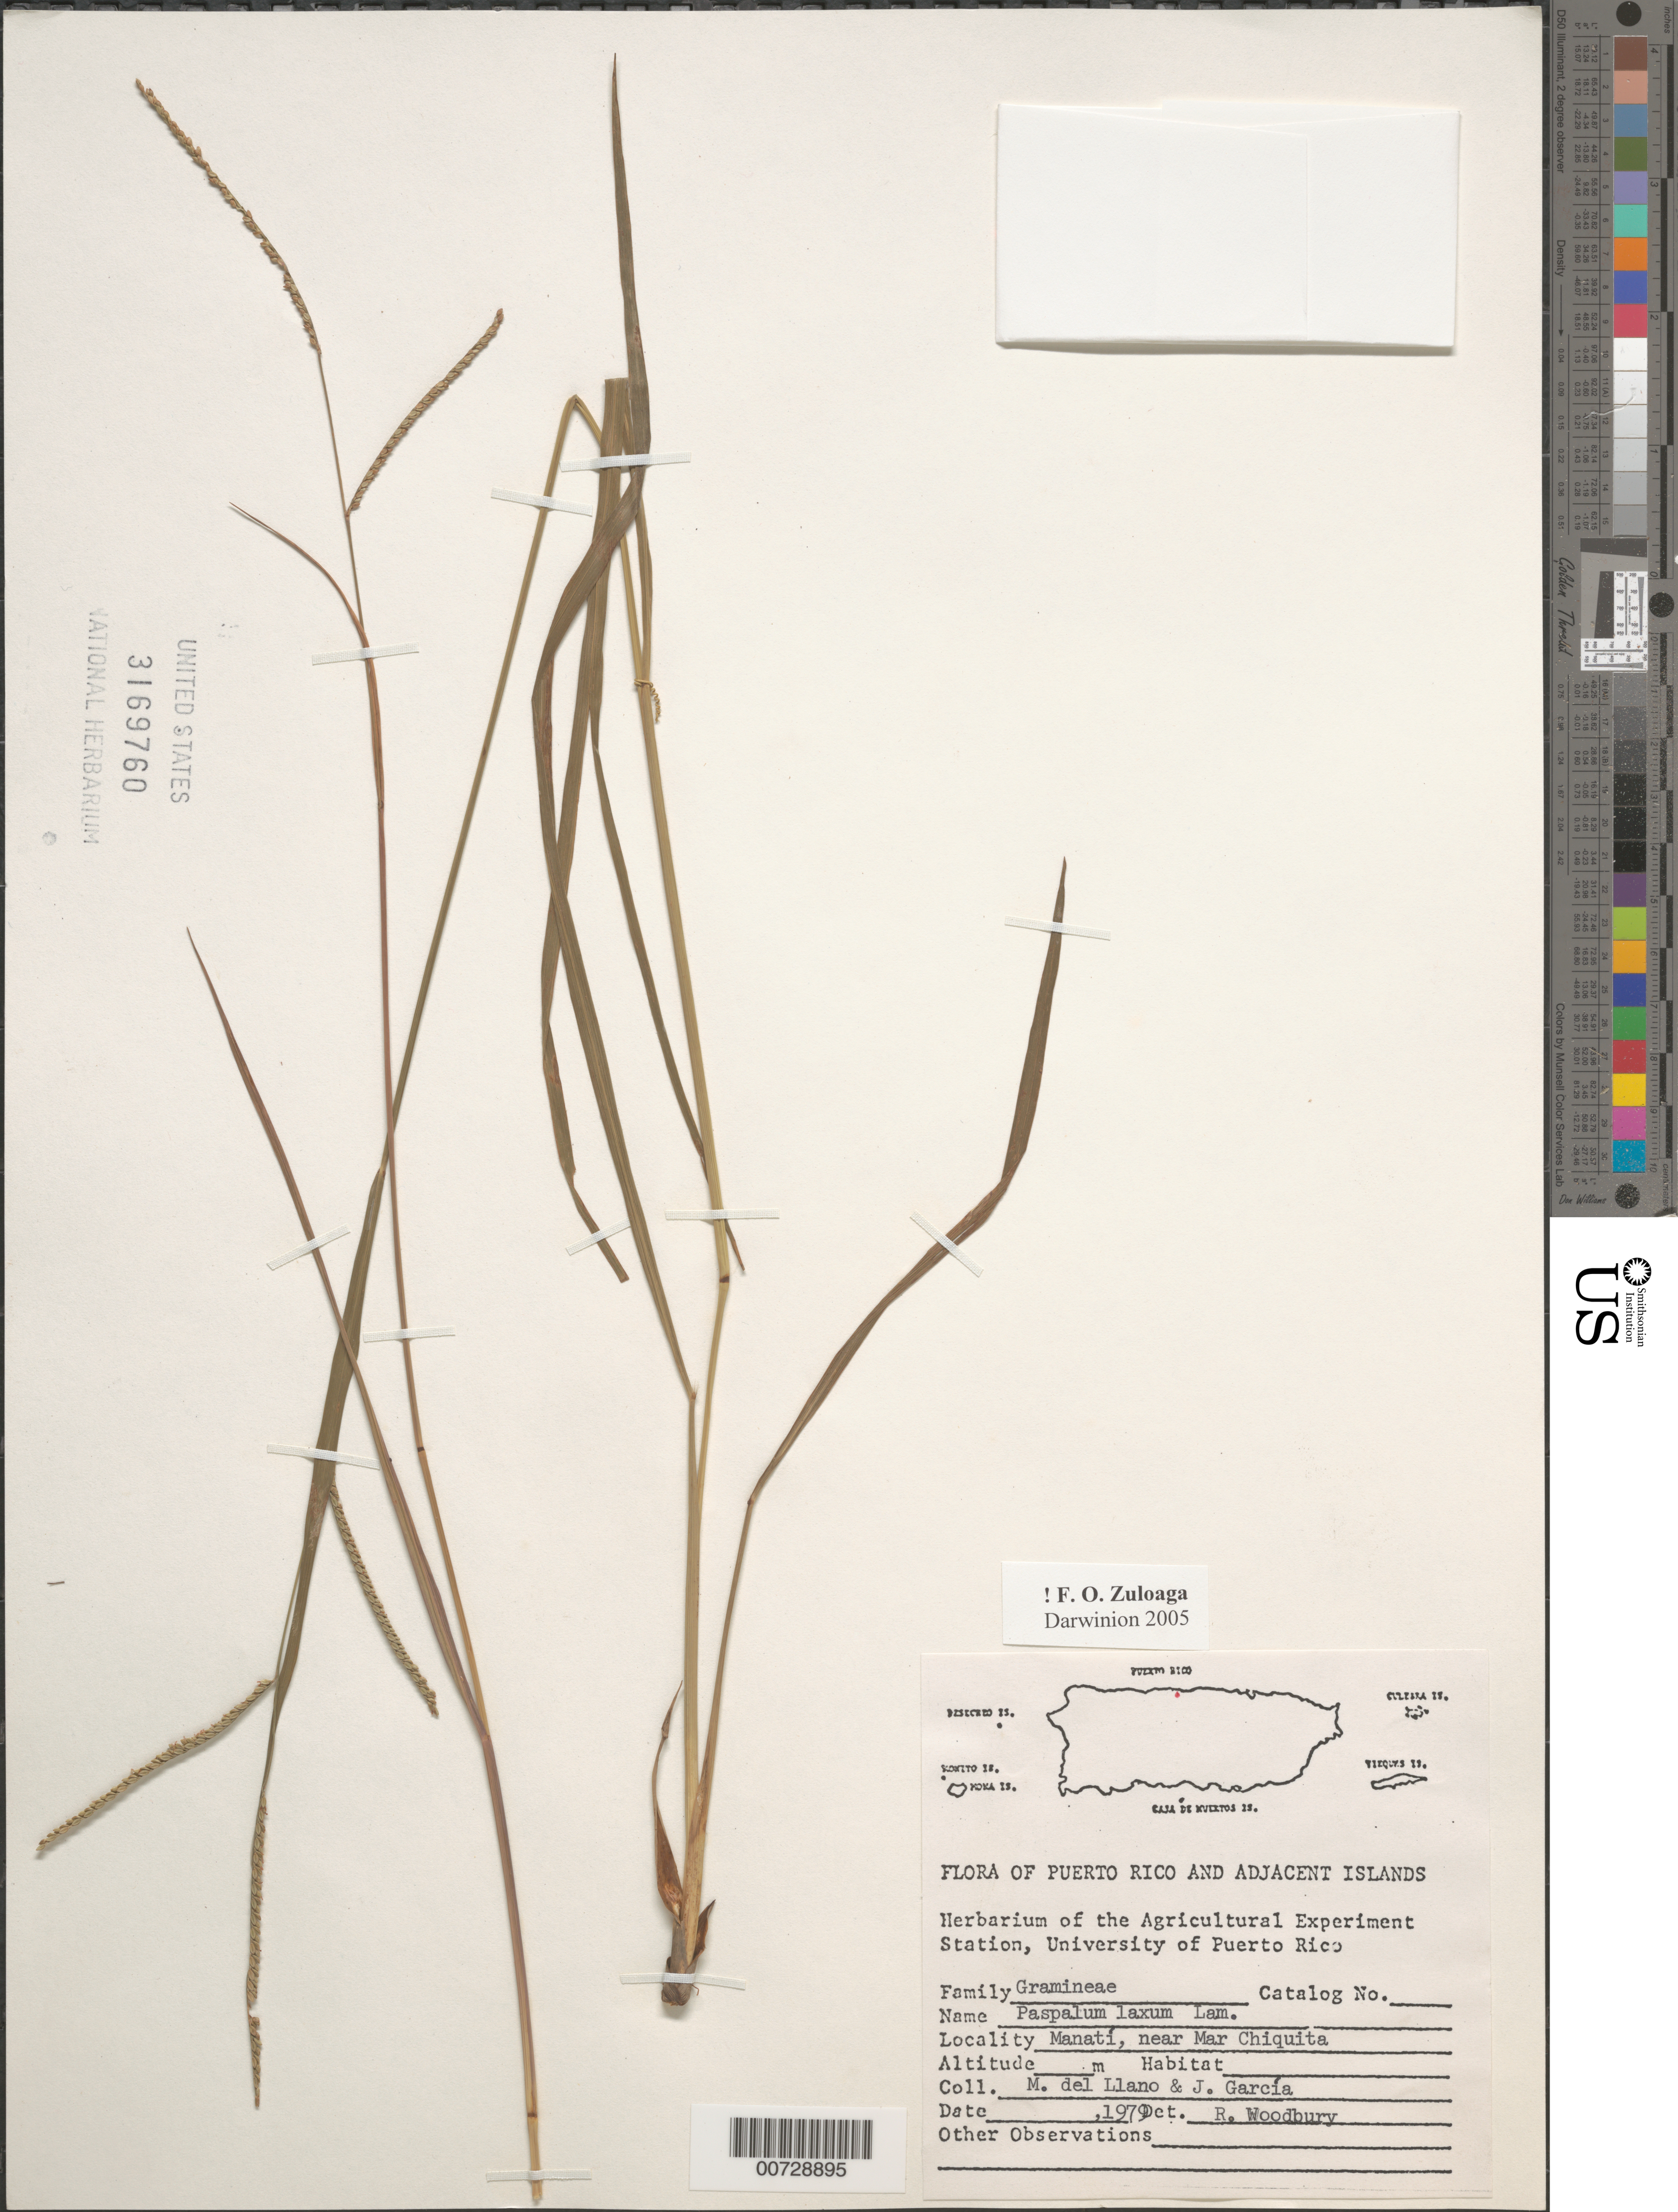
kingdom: Plantae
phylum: Tracheophyta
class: Liliopsida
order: Poales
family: Poaceae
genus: Paspalum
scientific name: Paspalum laxum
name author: Lam.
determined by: Woodbury, R. O.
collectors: M. Llano & J. García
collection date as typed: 1970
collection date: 1970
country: Puerto Rico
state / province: Manatí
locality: Manatí, near Mar Chiquita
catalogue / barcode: US 3169760